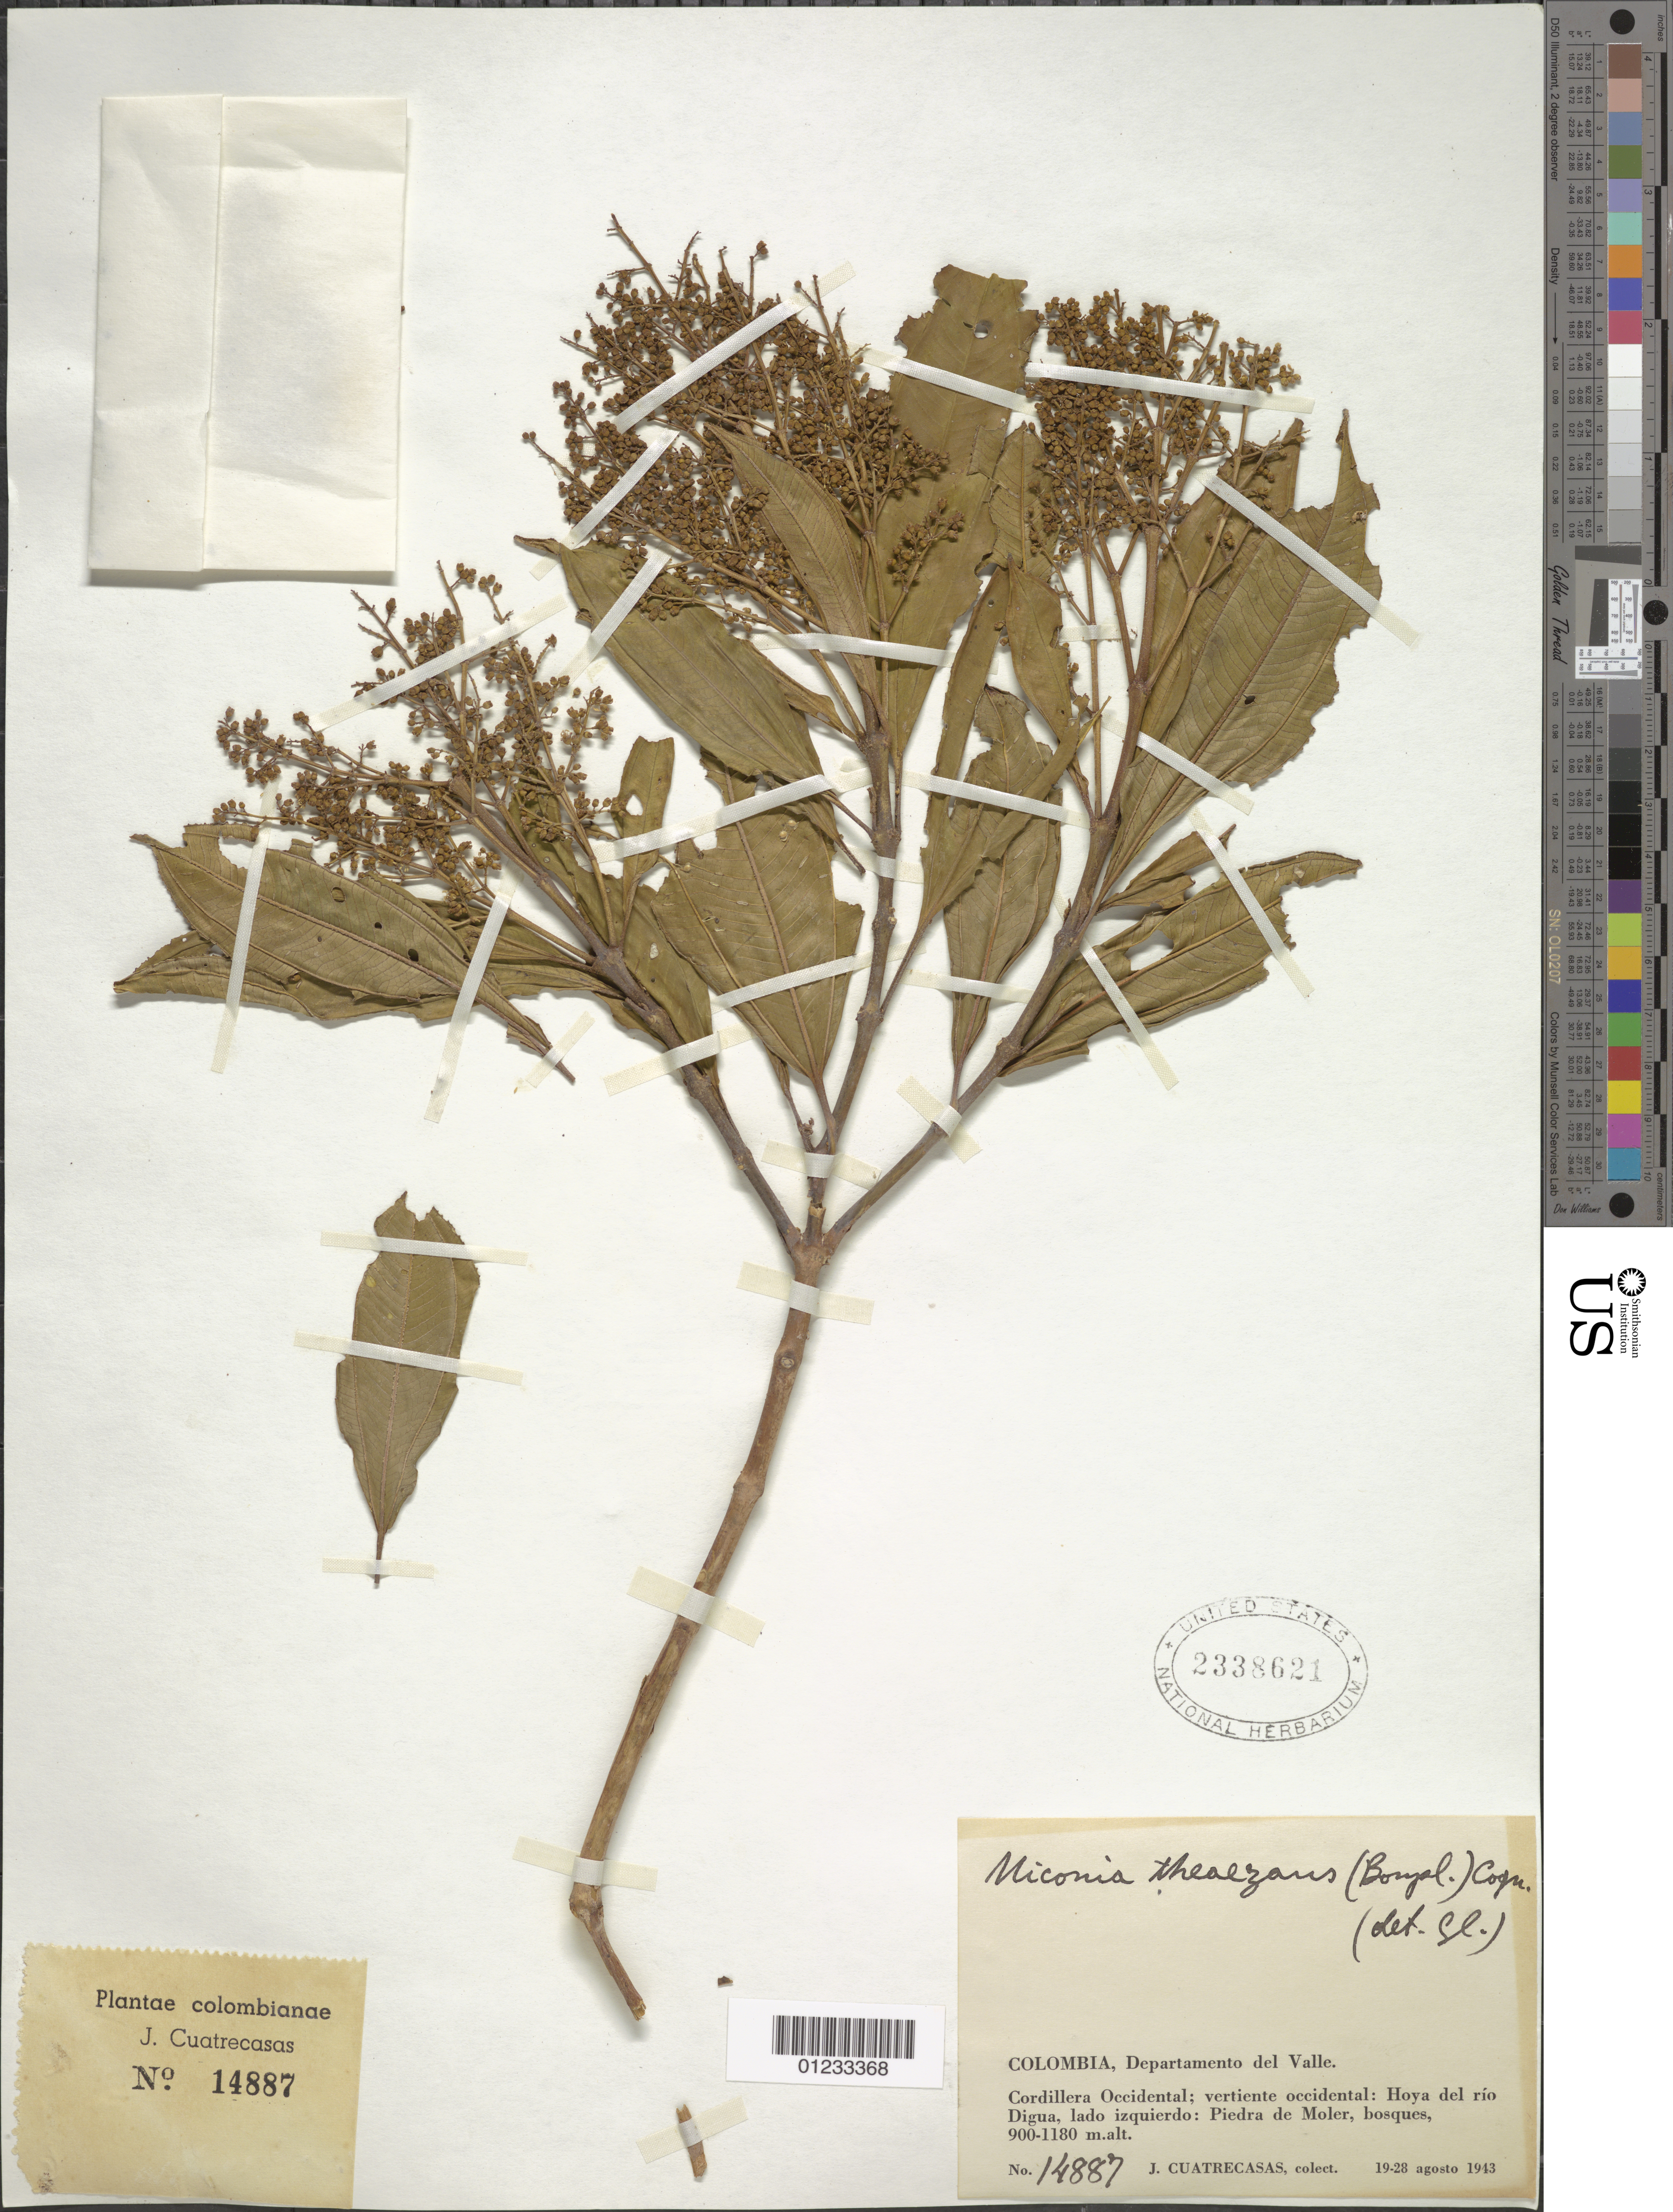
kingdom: Plantae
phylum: Tracheophyta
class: Magnoliopsida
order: Myrtales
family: Melastomataceae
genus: Miconia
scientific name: Miconia theizans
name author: (Bonpl.) Cogn.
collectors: J. Cuatrecasas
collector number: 14887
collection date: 1943-08-19/1943-08-28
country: Colombia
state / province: Valle del Cauca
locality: Cordillera Occidental, vertiente occidental: Hoya del rio Digua, lado izquierdo: Piedra de Moler, bosques.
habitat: bosques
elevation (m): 900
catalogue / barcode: US 2338621